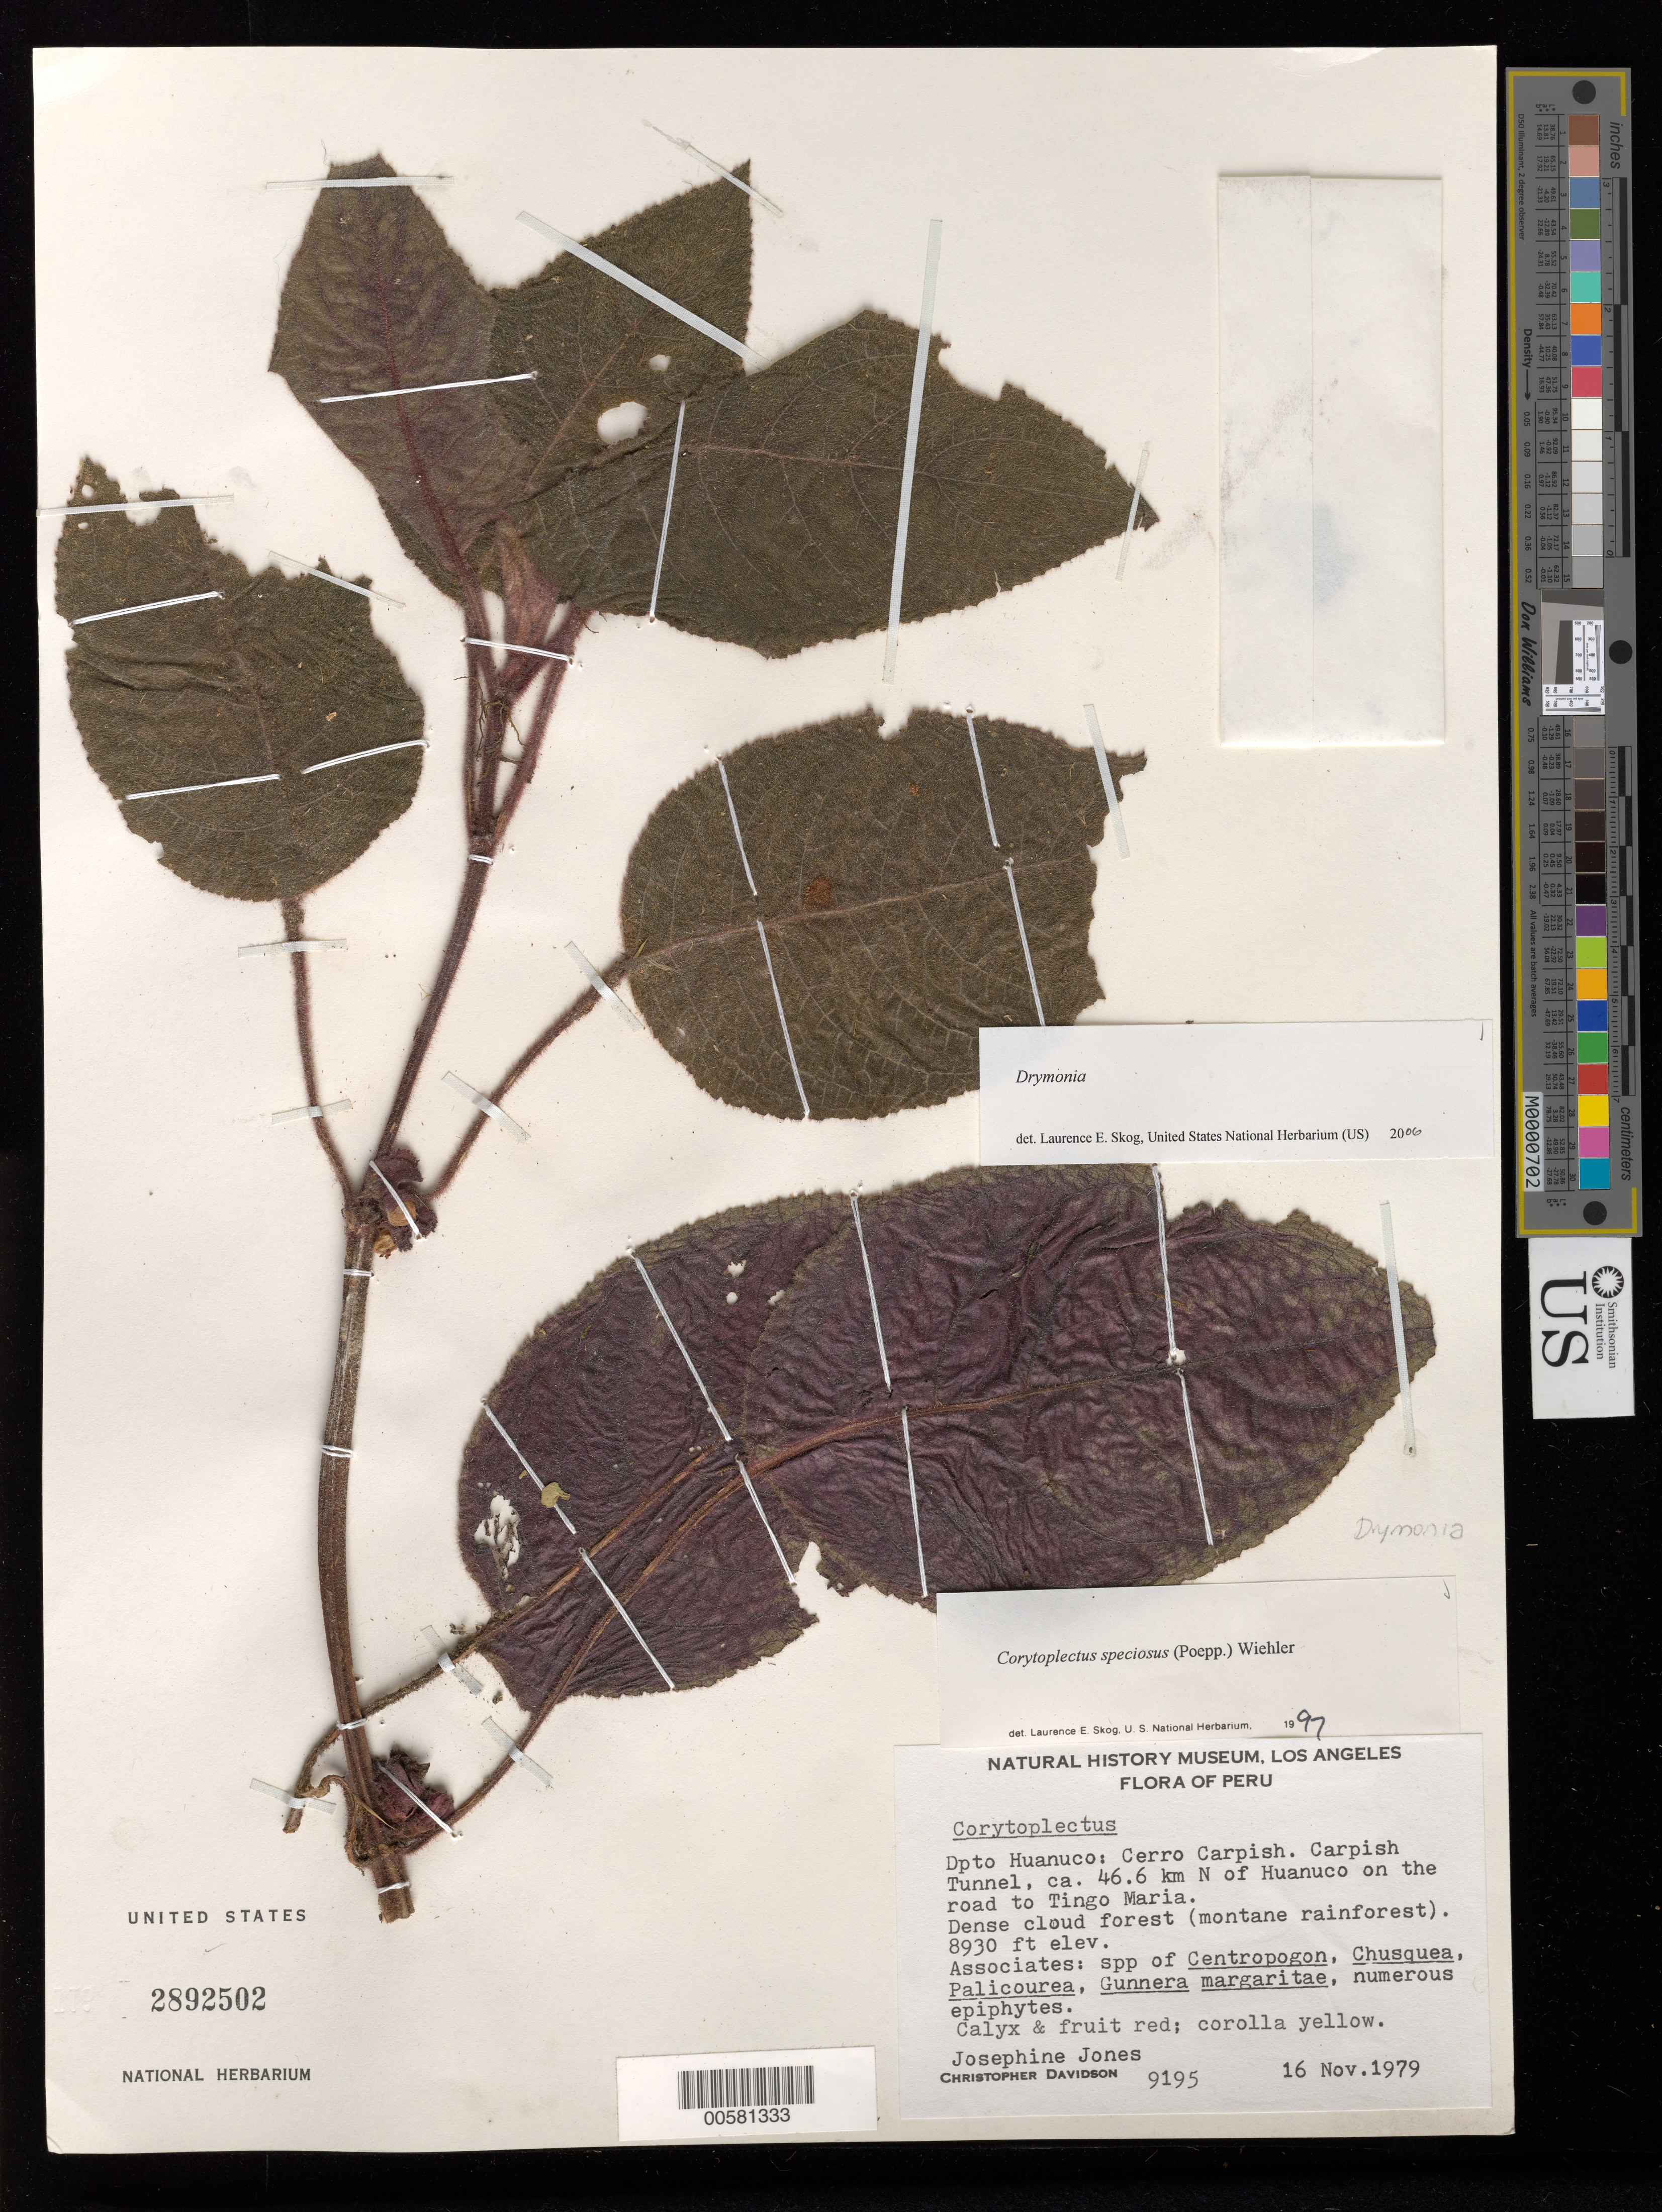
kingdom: Plantae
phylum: Tracheophyta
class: Magnoliopsida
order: Lamiales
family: Gesneriaceae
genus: Drymonia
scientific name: Drymonia sp.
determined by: Skog, Laurence E.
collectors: C. Davidson & J. Jones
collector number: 9195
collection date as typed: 16 Nov 1979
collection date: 1979-11-16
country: Peru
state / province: Huánuco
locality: Cerro Carpish, Carpish tunnel, ca 46.6 km N of Huanuco on the road to Tingo Maria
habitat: Dense cloud forest (montane rainforest); associates, spp of Centropogon, Chusquea, Palicourea, Gunnera margaritae, numerous epiphytes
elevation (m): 2722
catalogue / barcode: US 2892502